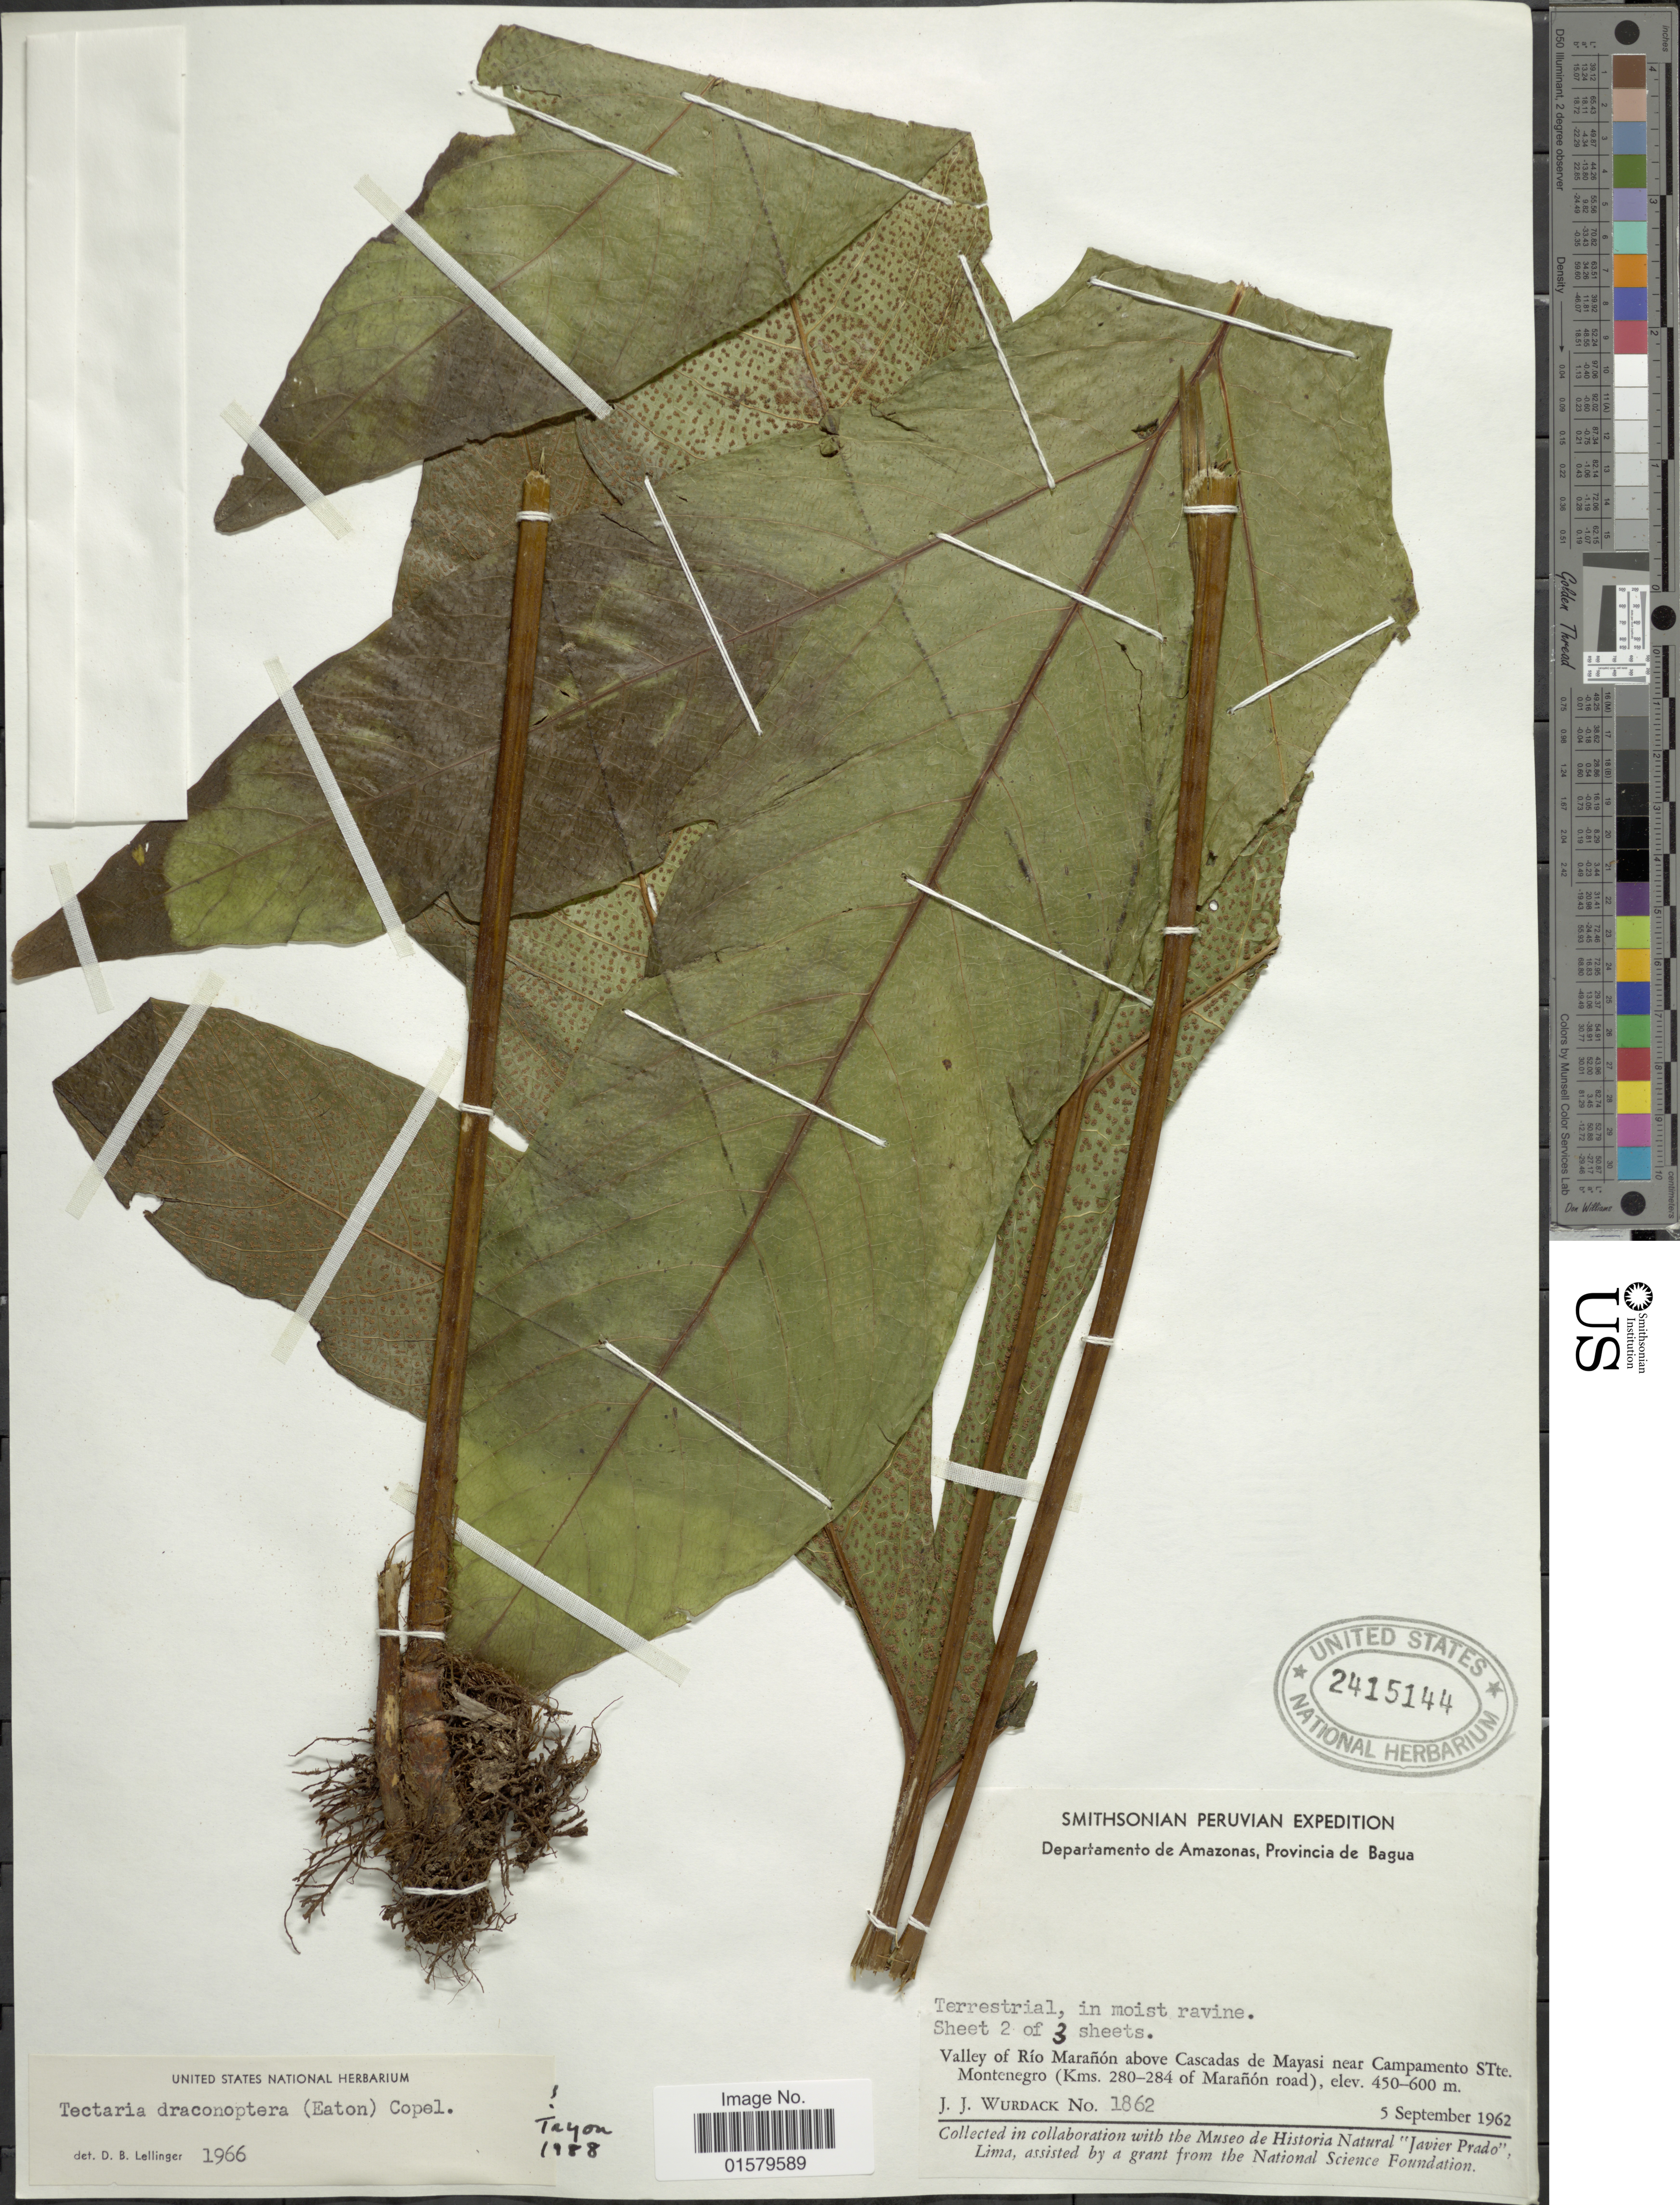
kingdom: Plantae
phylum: Tracheophyta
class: Polypodiopsida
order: Polypodiales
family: Tectariaceae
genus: Tectaria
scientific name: Tectaria draconoptera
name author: (D.C. Eaton) Copel.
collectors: J. J. Wurdack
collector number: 1862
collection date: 1962-09-05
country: Peru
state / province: Amazonas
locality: Provincia de Bagua, Valley of Rio Maranon above Cascadas de Mayasi near Campamento STte. Montenegro (Kms. 280-284 of Maranon road)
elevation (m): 450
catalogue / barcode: US 2415144